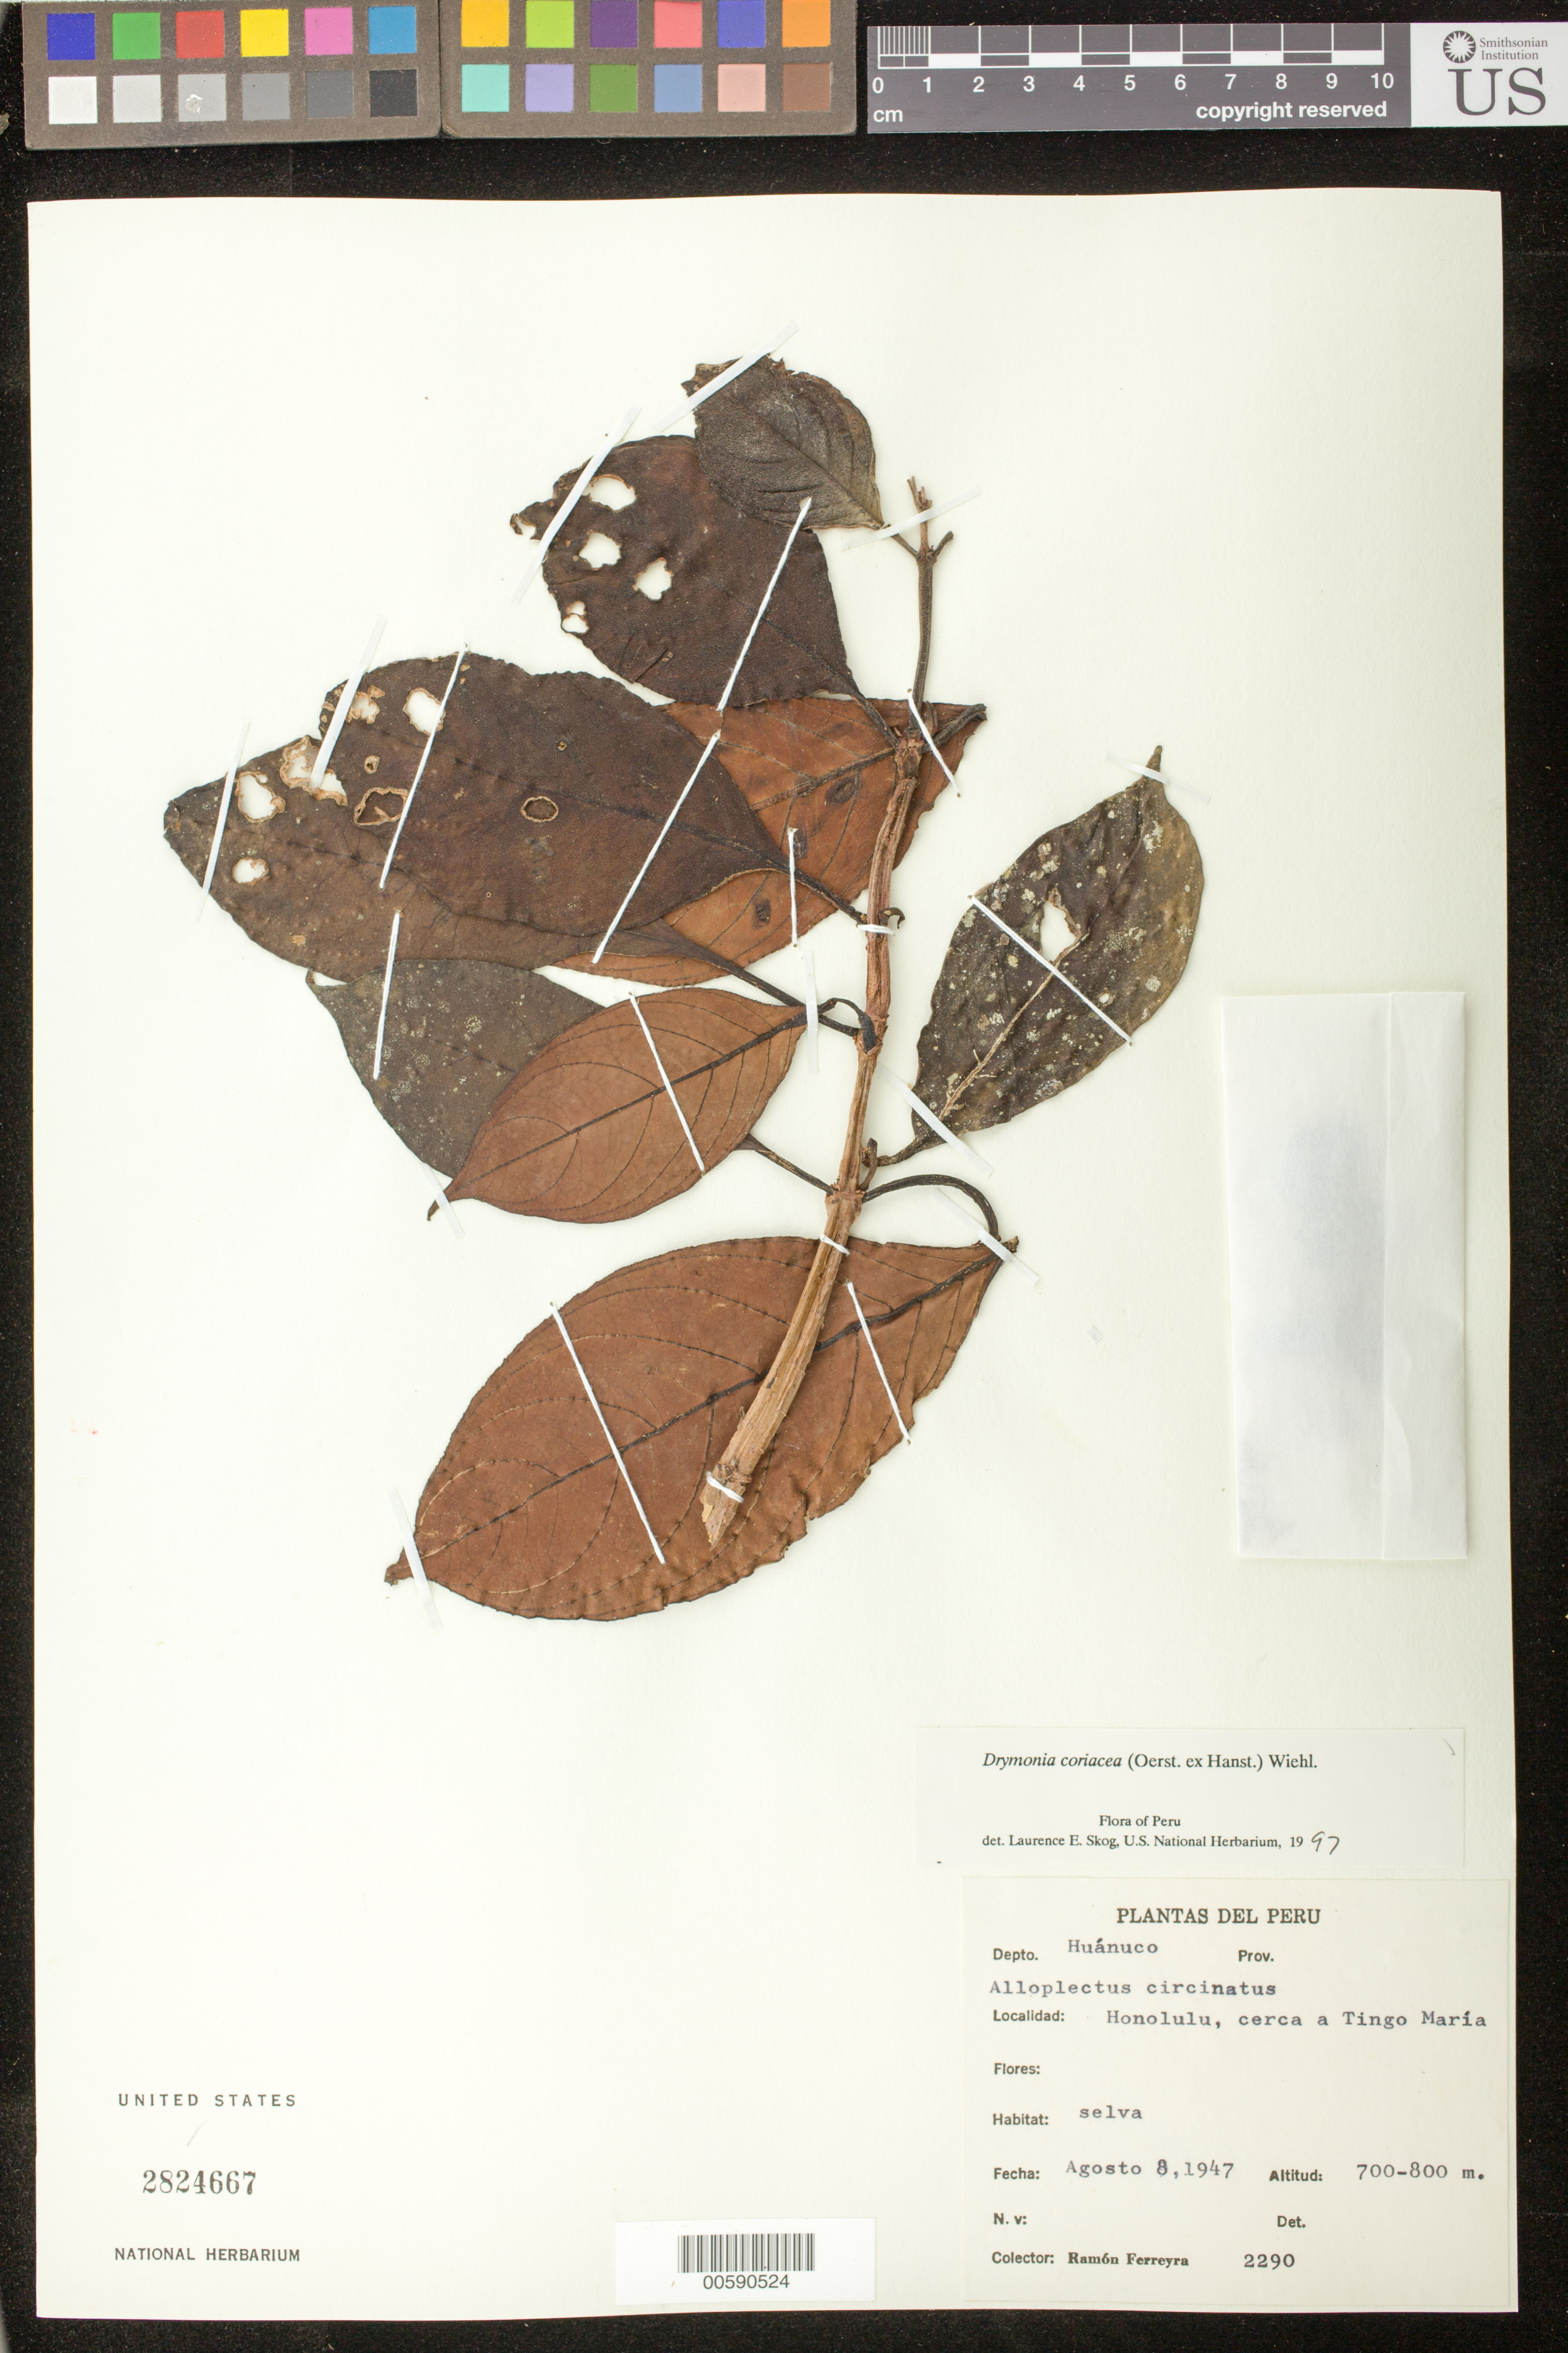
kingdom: Plantae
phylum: Tracheophyta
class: Magnoliopsida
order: Lamiales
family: Gesneriaceae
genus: Drymonia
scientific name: Drymonia coriacea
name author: (Oerst. ex Hanst.) Wiehler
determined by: Skog, Laurence E.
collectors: R. A. Ferreyra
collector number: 2290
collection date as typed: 08 Aug 1947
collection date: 1947-08-08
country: Peru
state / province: Huánuco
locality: Honolulu, cerca a Tingo María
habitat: Selva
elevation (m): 700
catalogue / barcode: US 2824667